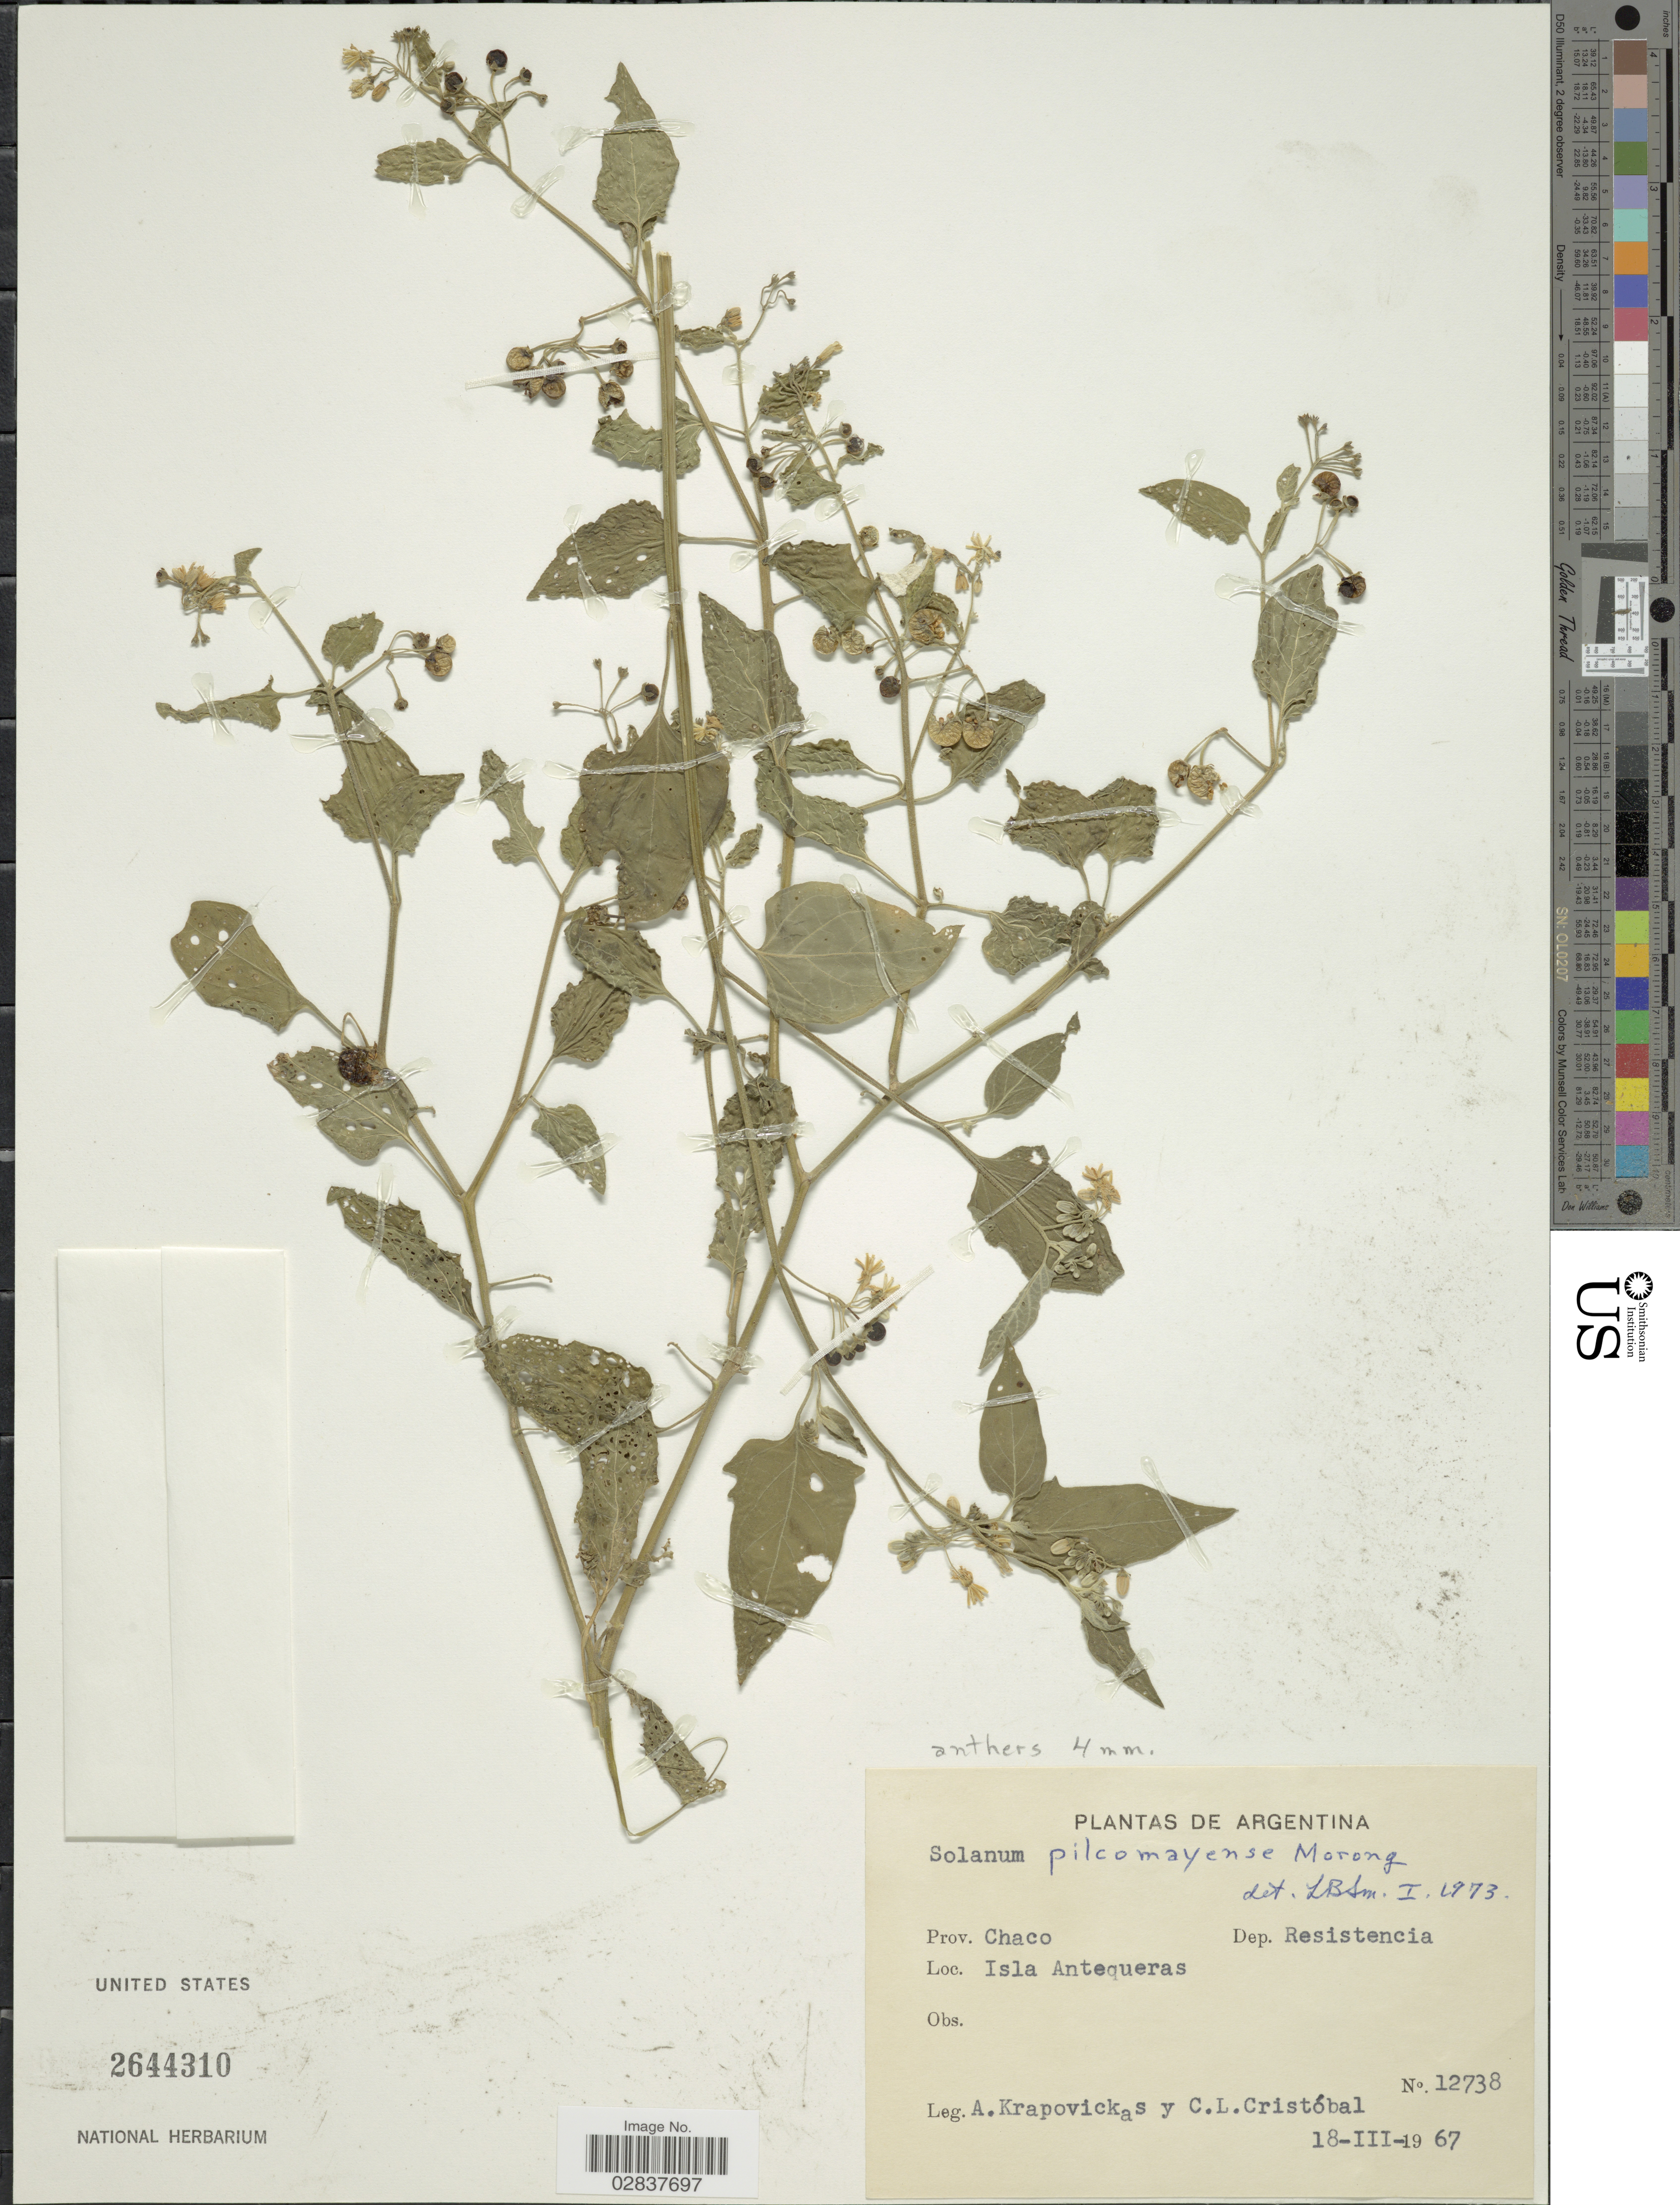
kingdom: Plantae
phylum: Tracheophyta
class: Magnoliopsida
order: Solanales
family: Solanaceae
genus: Solanum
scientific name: Solanum pilcomayense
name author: Morong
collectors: A. Krapovickas & C. L. Cristóbal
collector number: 12738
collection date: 1967-03-18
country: Argentina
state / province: Chaco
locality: Dep. Resistencia. Isla Antequeras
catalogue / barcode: US 2644310